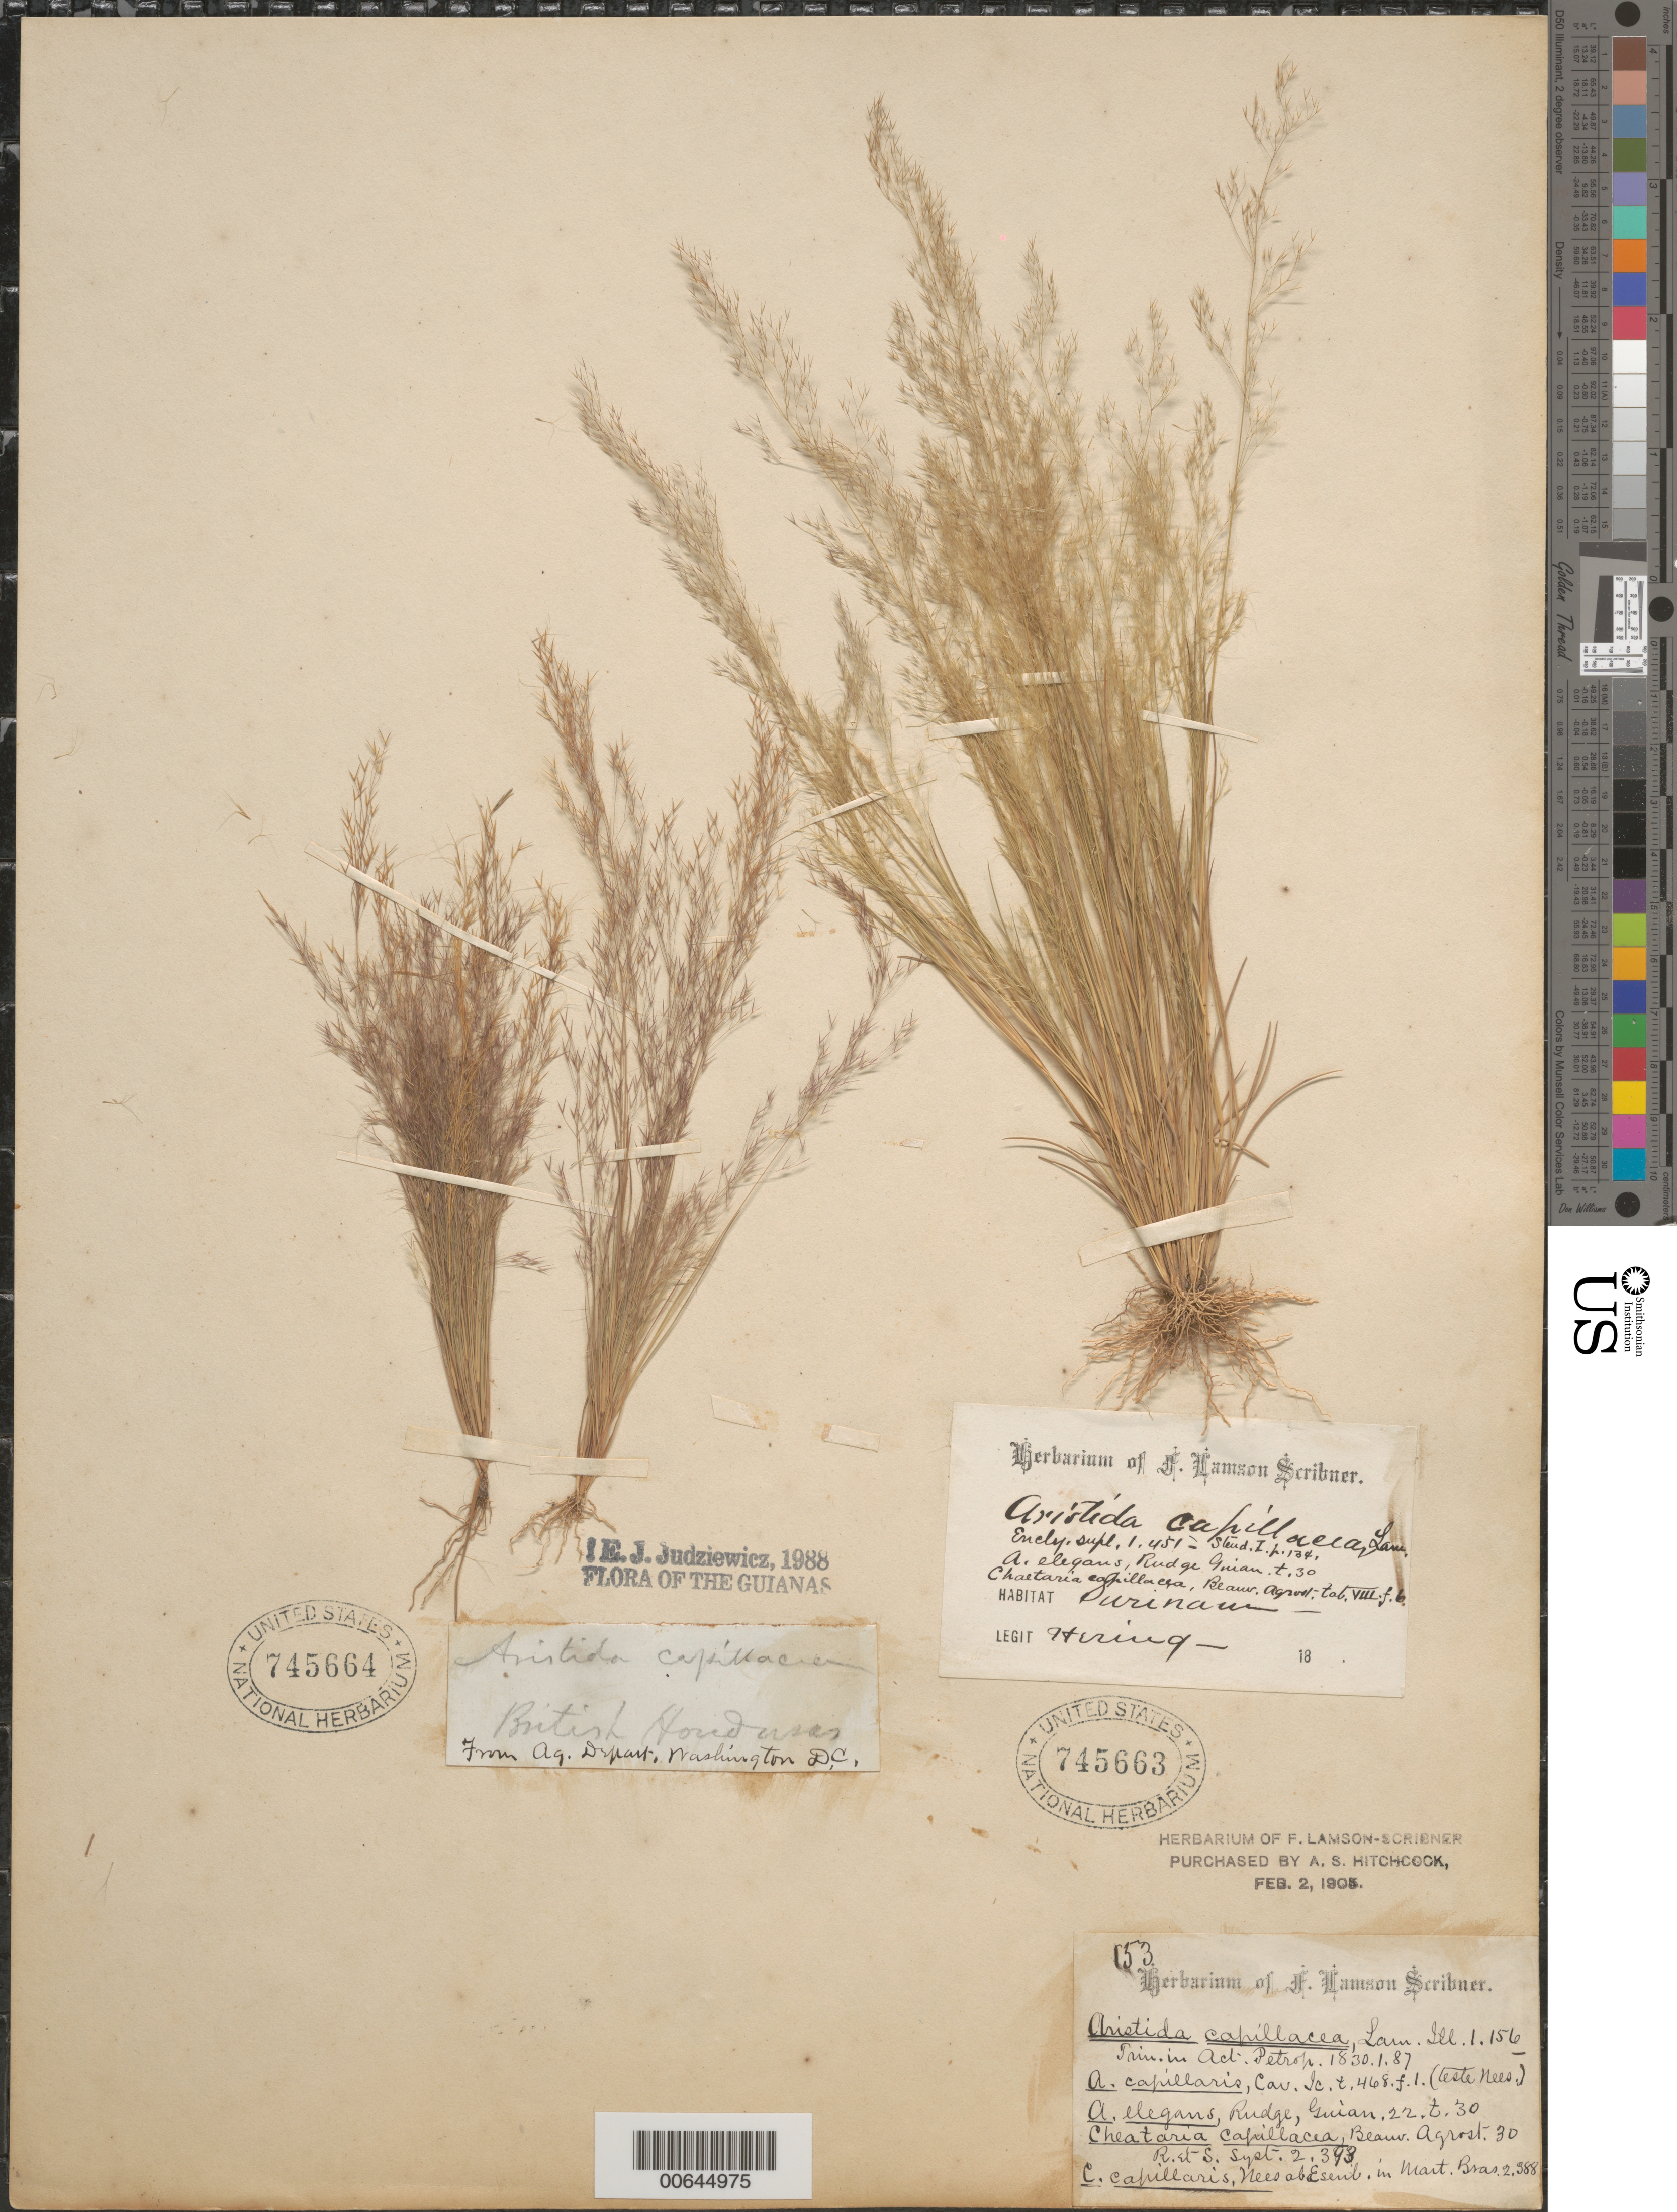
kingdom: Plantae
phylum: Tracheophyta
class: Liliopsida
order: Poales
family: Poaceae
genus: Aristida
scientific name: Aristida capillacea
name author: Lam.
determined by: Judziewicz, E. J.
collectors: C. Hering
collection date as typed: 18??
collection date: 1800/1899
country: Suriname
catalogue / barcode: US 745663